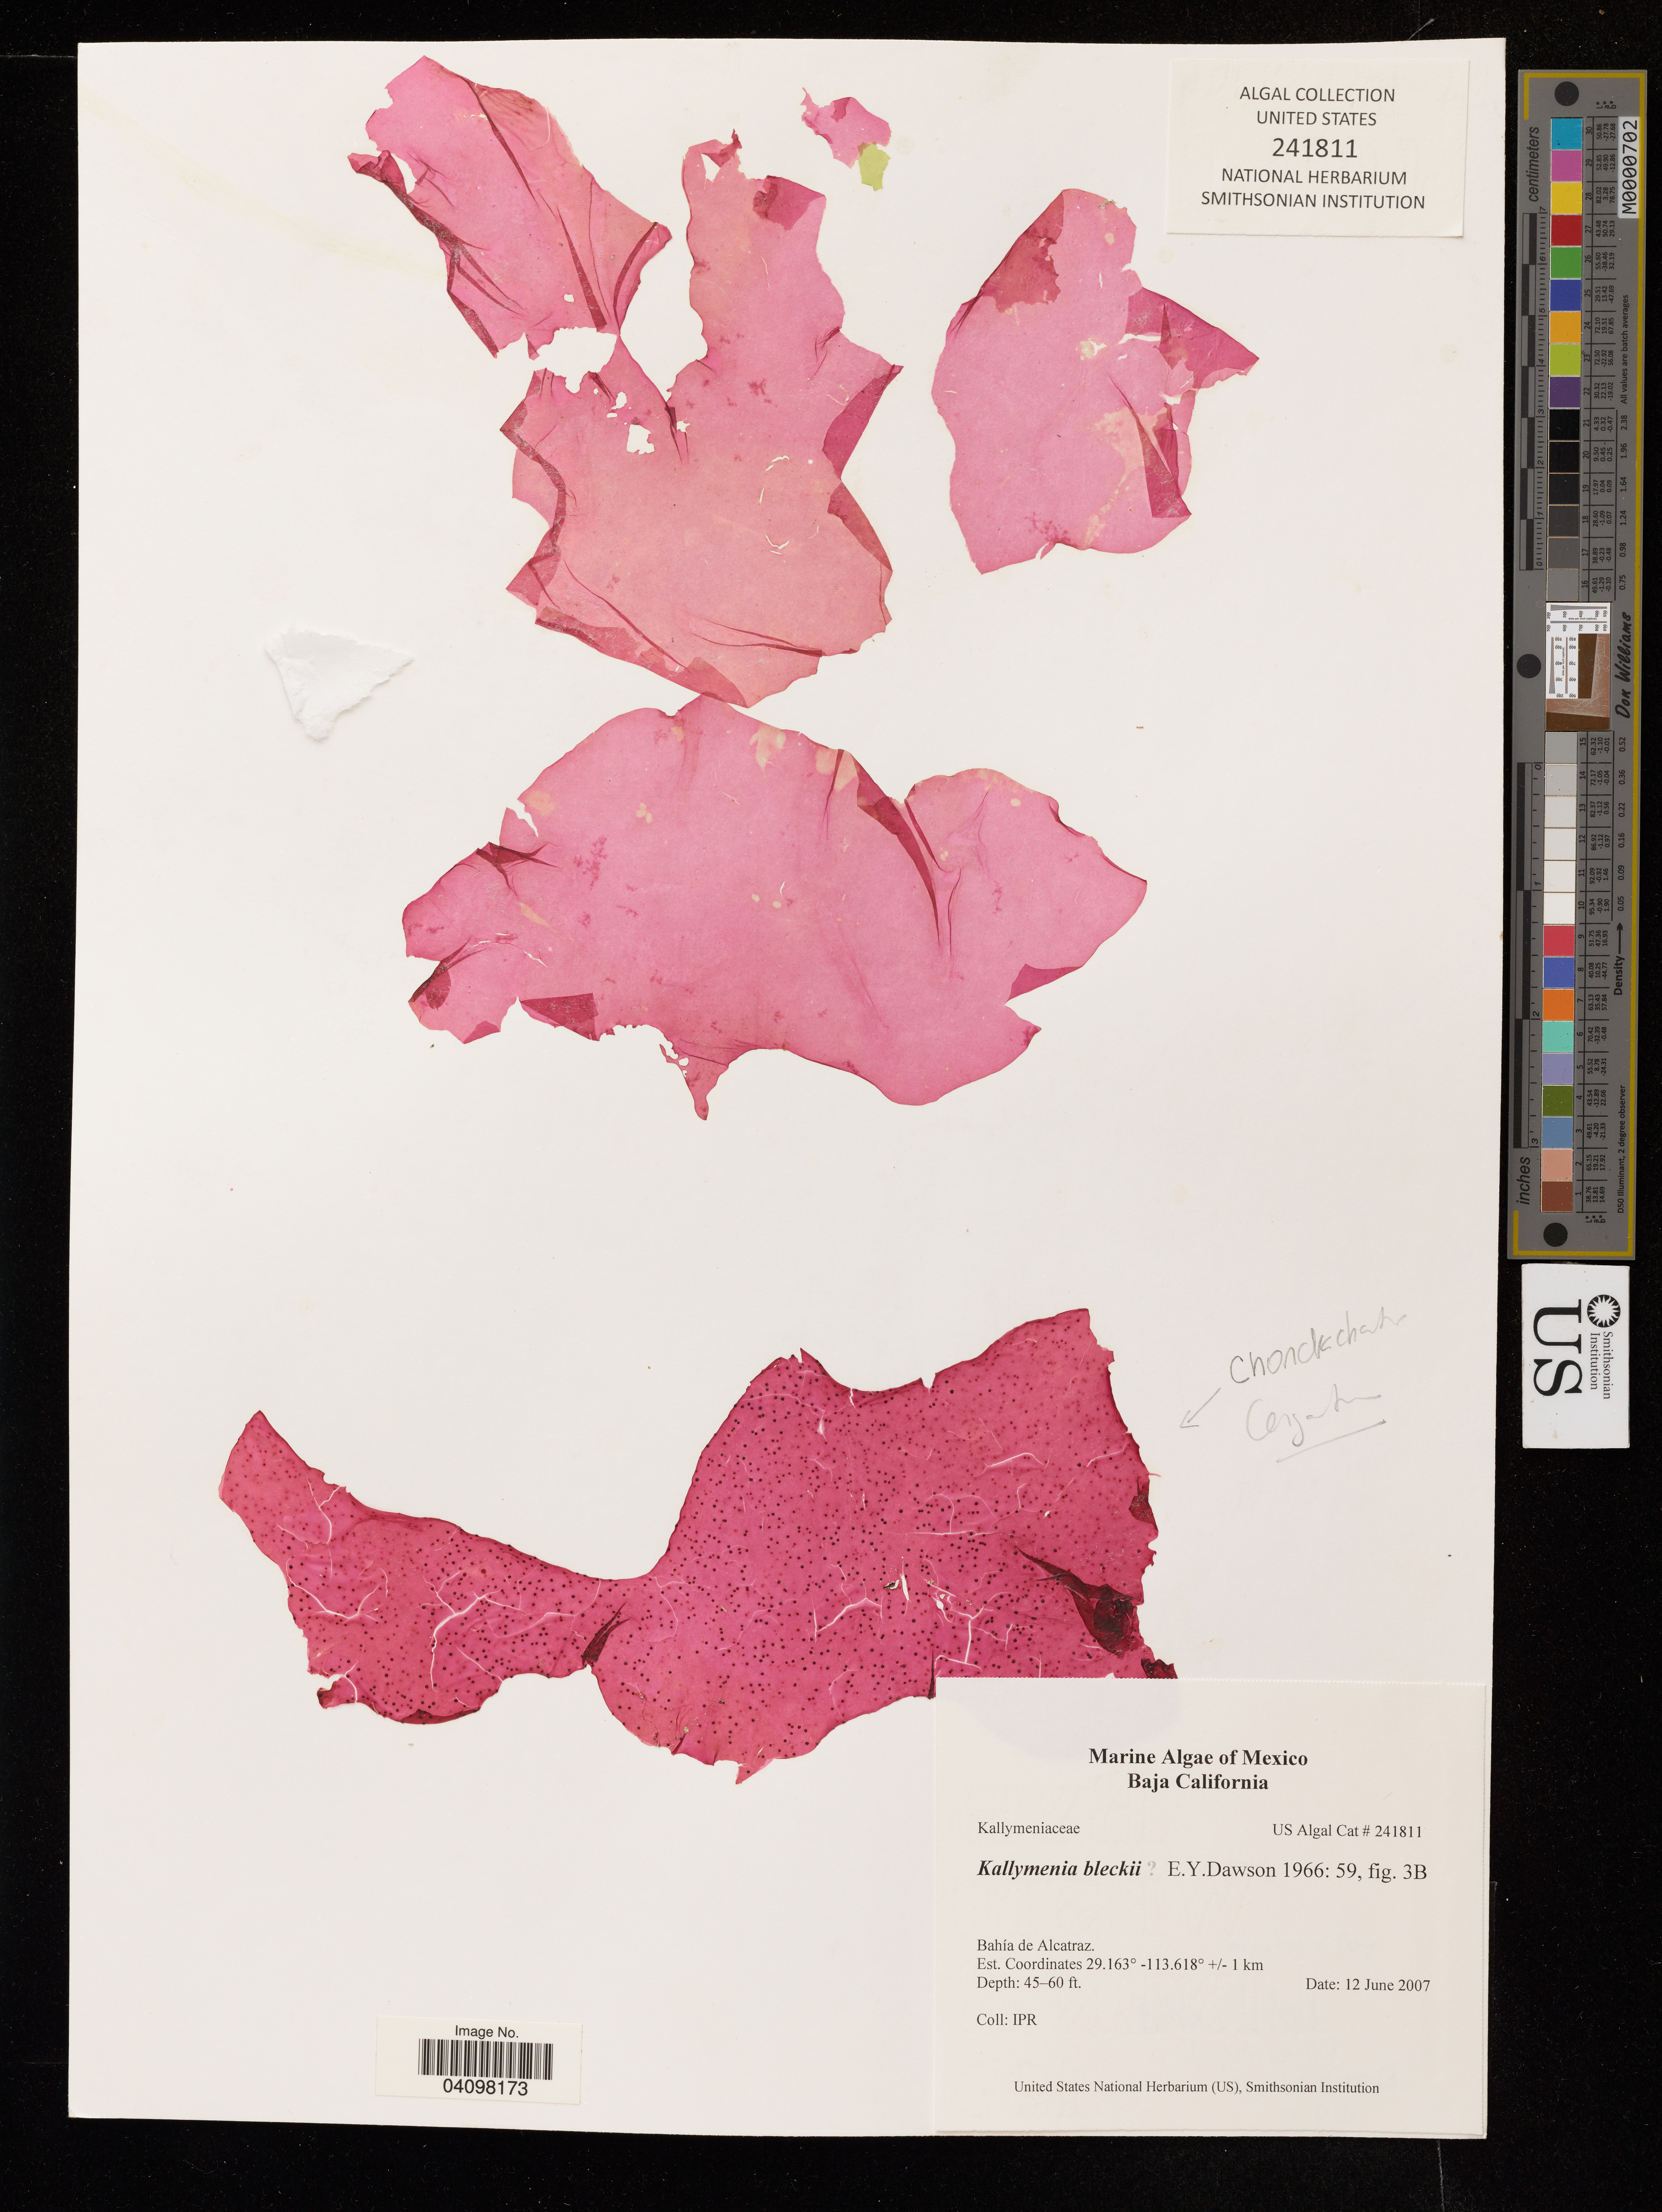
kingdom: Plantae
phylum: Rhodophyta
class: Florideophyceae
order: Gigartinales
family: Kallymeniaceae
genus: Kallymenia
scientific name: Kallymenia bleckii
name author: E.Y. Dawson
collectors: I.P.R.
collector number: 241811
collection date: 2007-06-12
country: Mexico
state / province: Baja California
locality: Bahía de Alcatraz. +/- 1 km.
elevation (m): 14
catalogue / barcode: US 241811